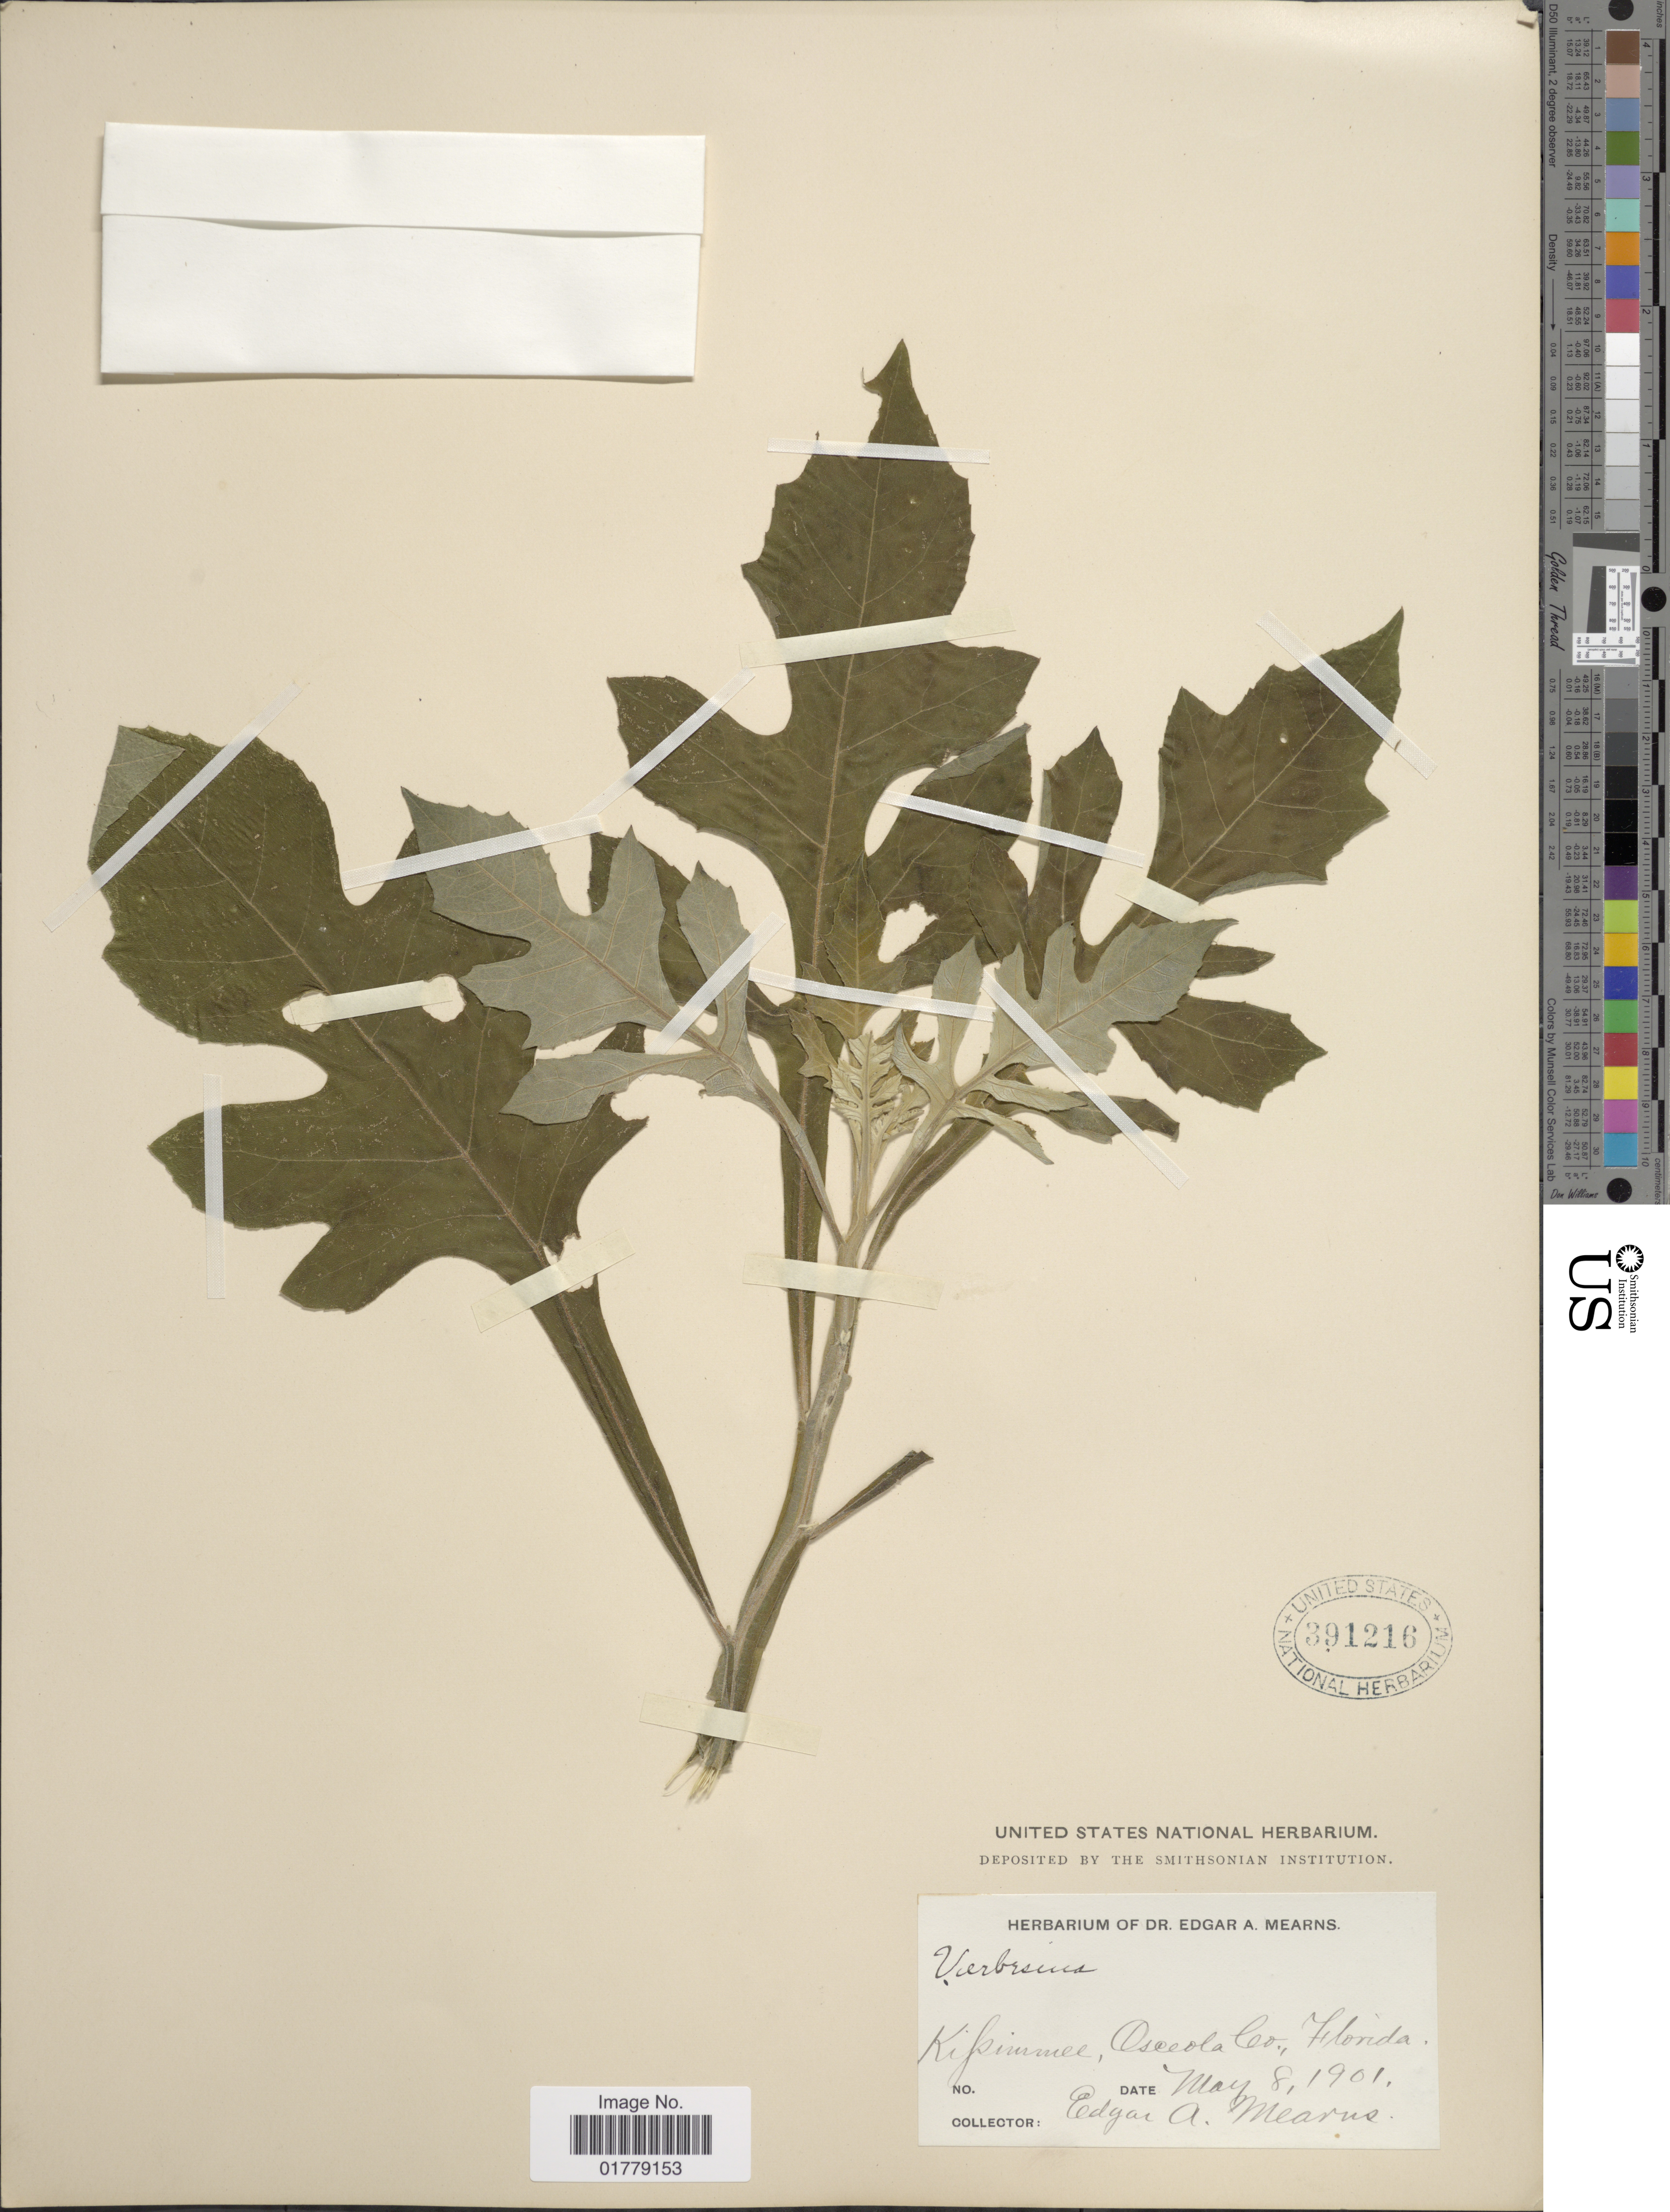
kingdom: Plantae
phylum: Tracheophyta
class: Magnoliopsida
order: Asterales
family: Asteraceae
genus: Verbesina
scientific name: Verbesina laciniata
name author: Poir. & Nutt.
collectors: E. A. Mearns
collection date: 1901-05-08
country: United States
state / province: Florida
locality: Kissimmee Osceola Co., Florida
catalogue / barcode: US 391216